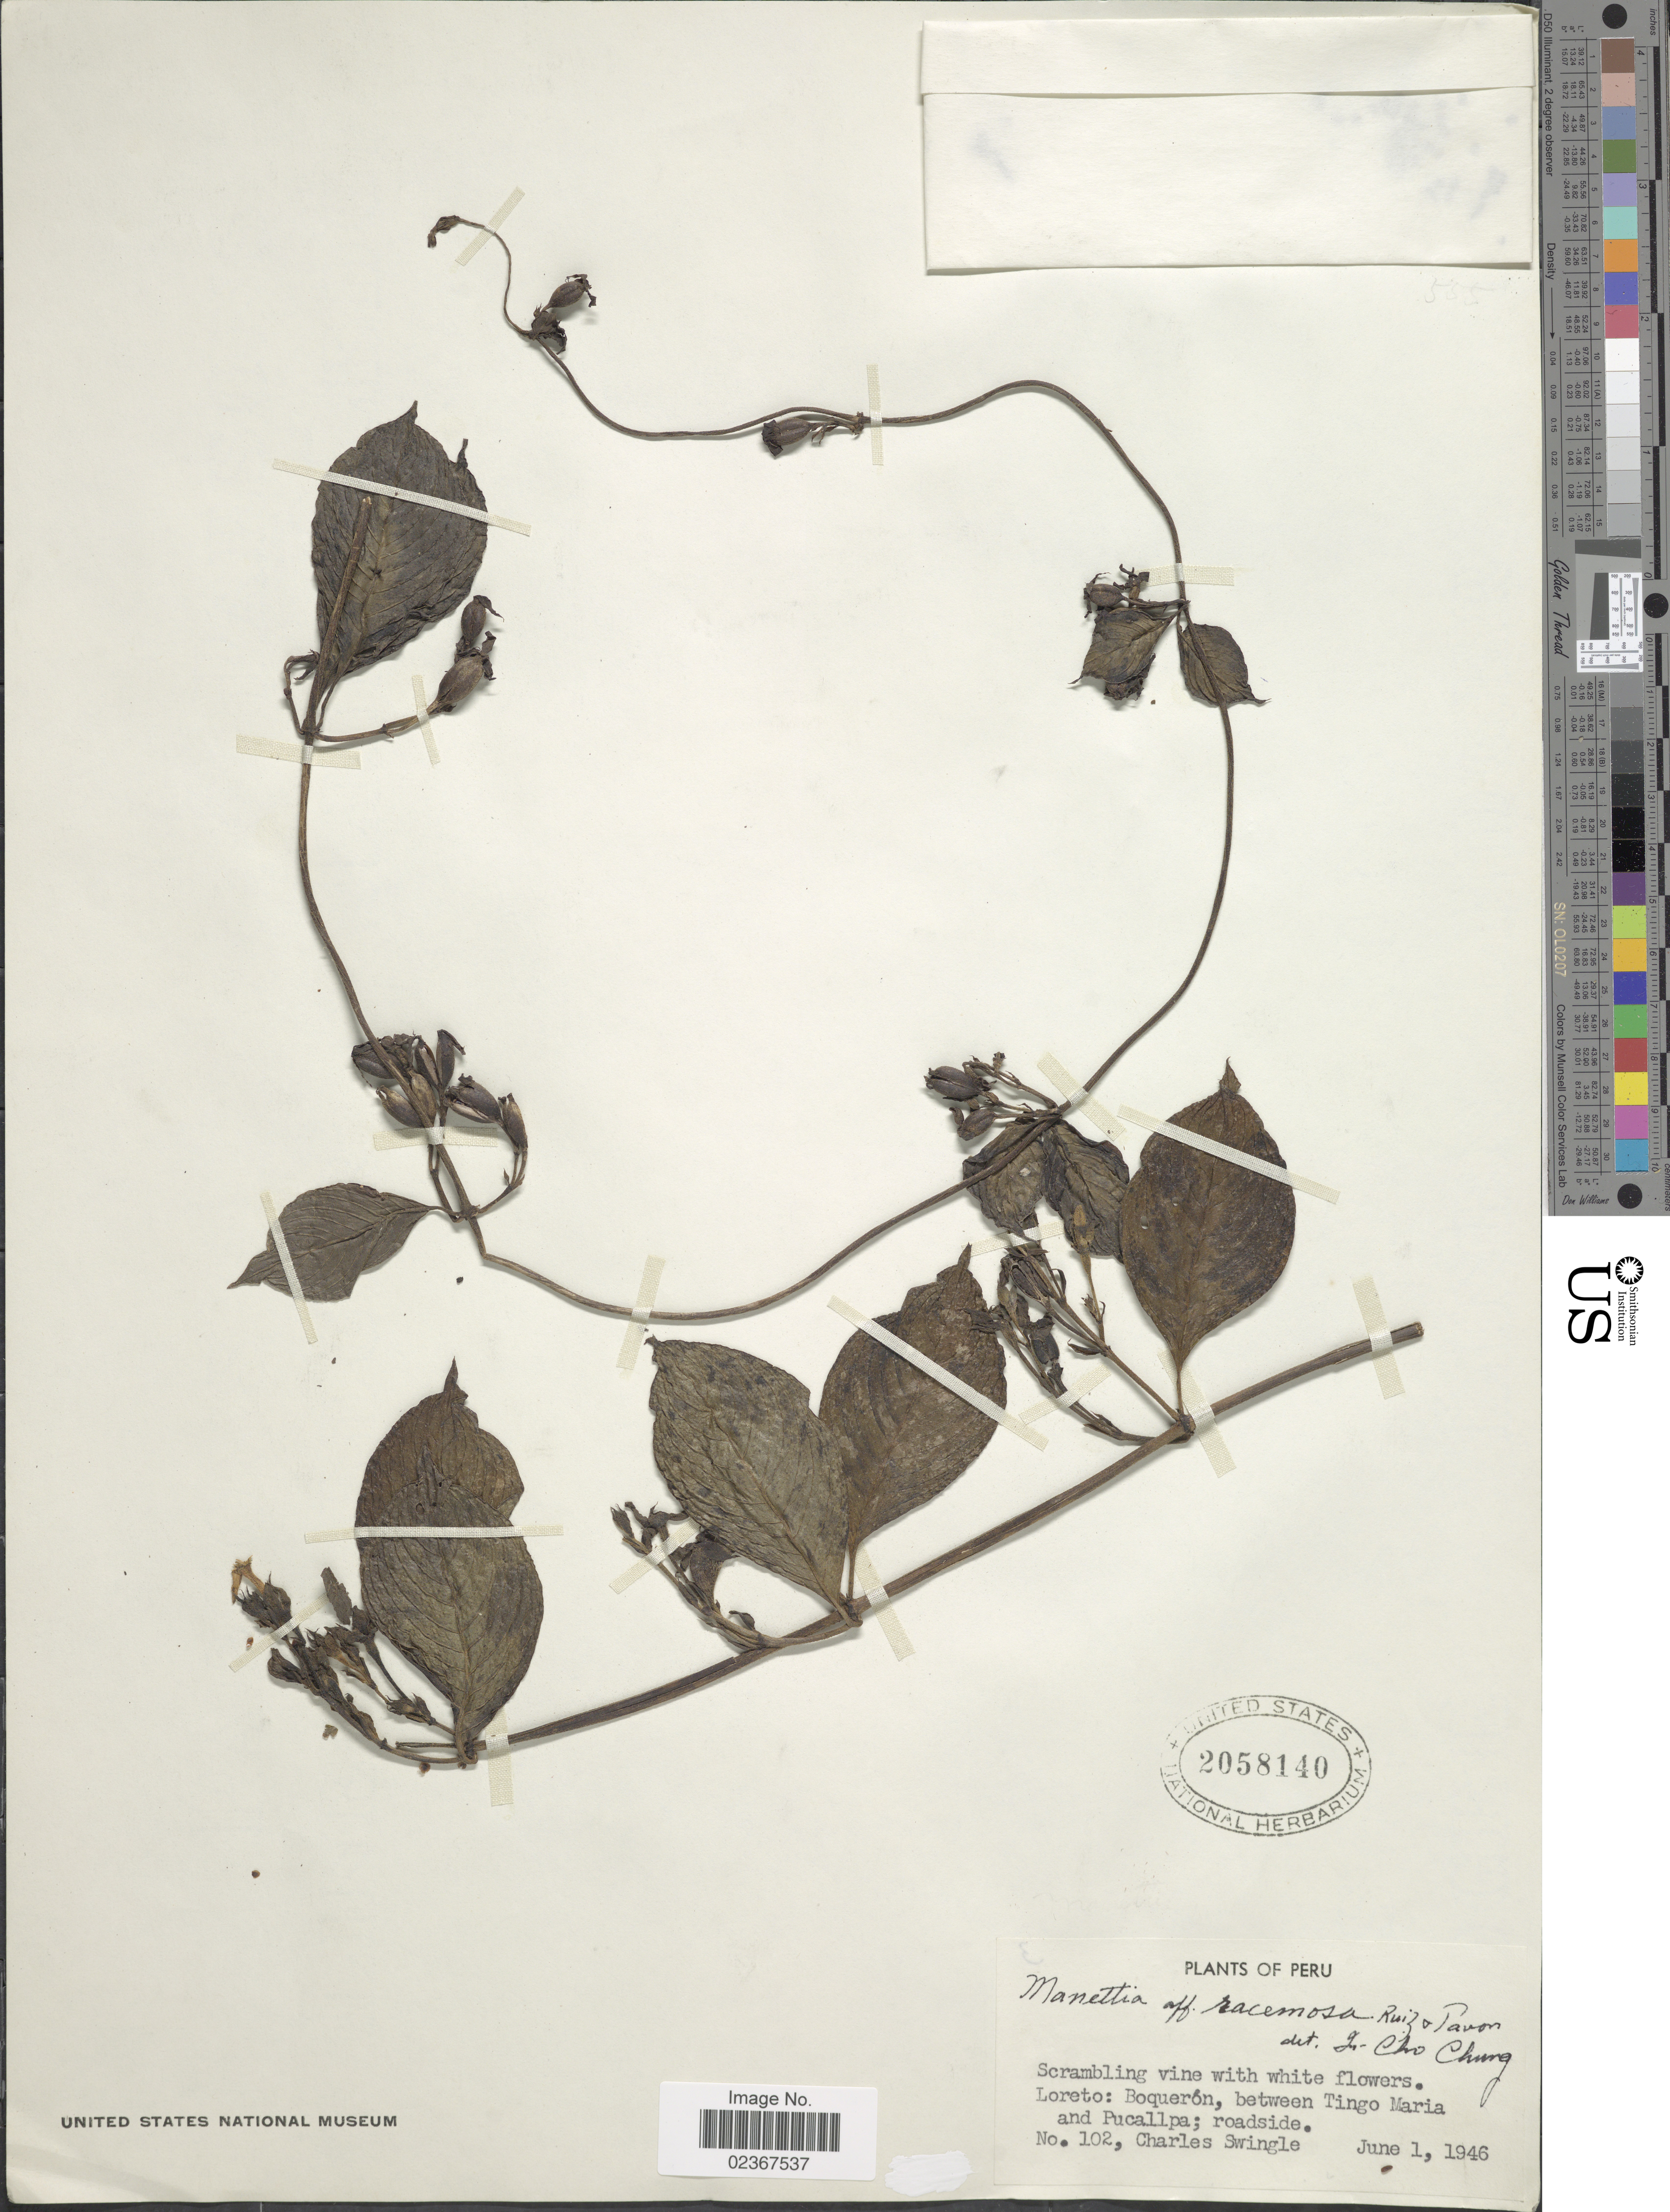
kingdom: Plantae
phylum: Tracheophyta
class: Magnoliopsida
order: Gentianales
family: Rubiaceae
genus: Manettia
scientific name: Manettia racemosa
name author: Ruiz & Pav.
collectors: C. Swingle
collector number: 102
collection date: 1946-06-01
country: Peru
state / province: Loreto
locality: Boqueron, between Tingo Maria and Pucallpa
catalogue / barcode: US 2058140